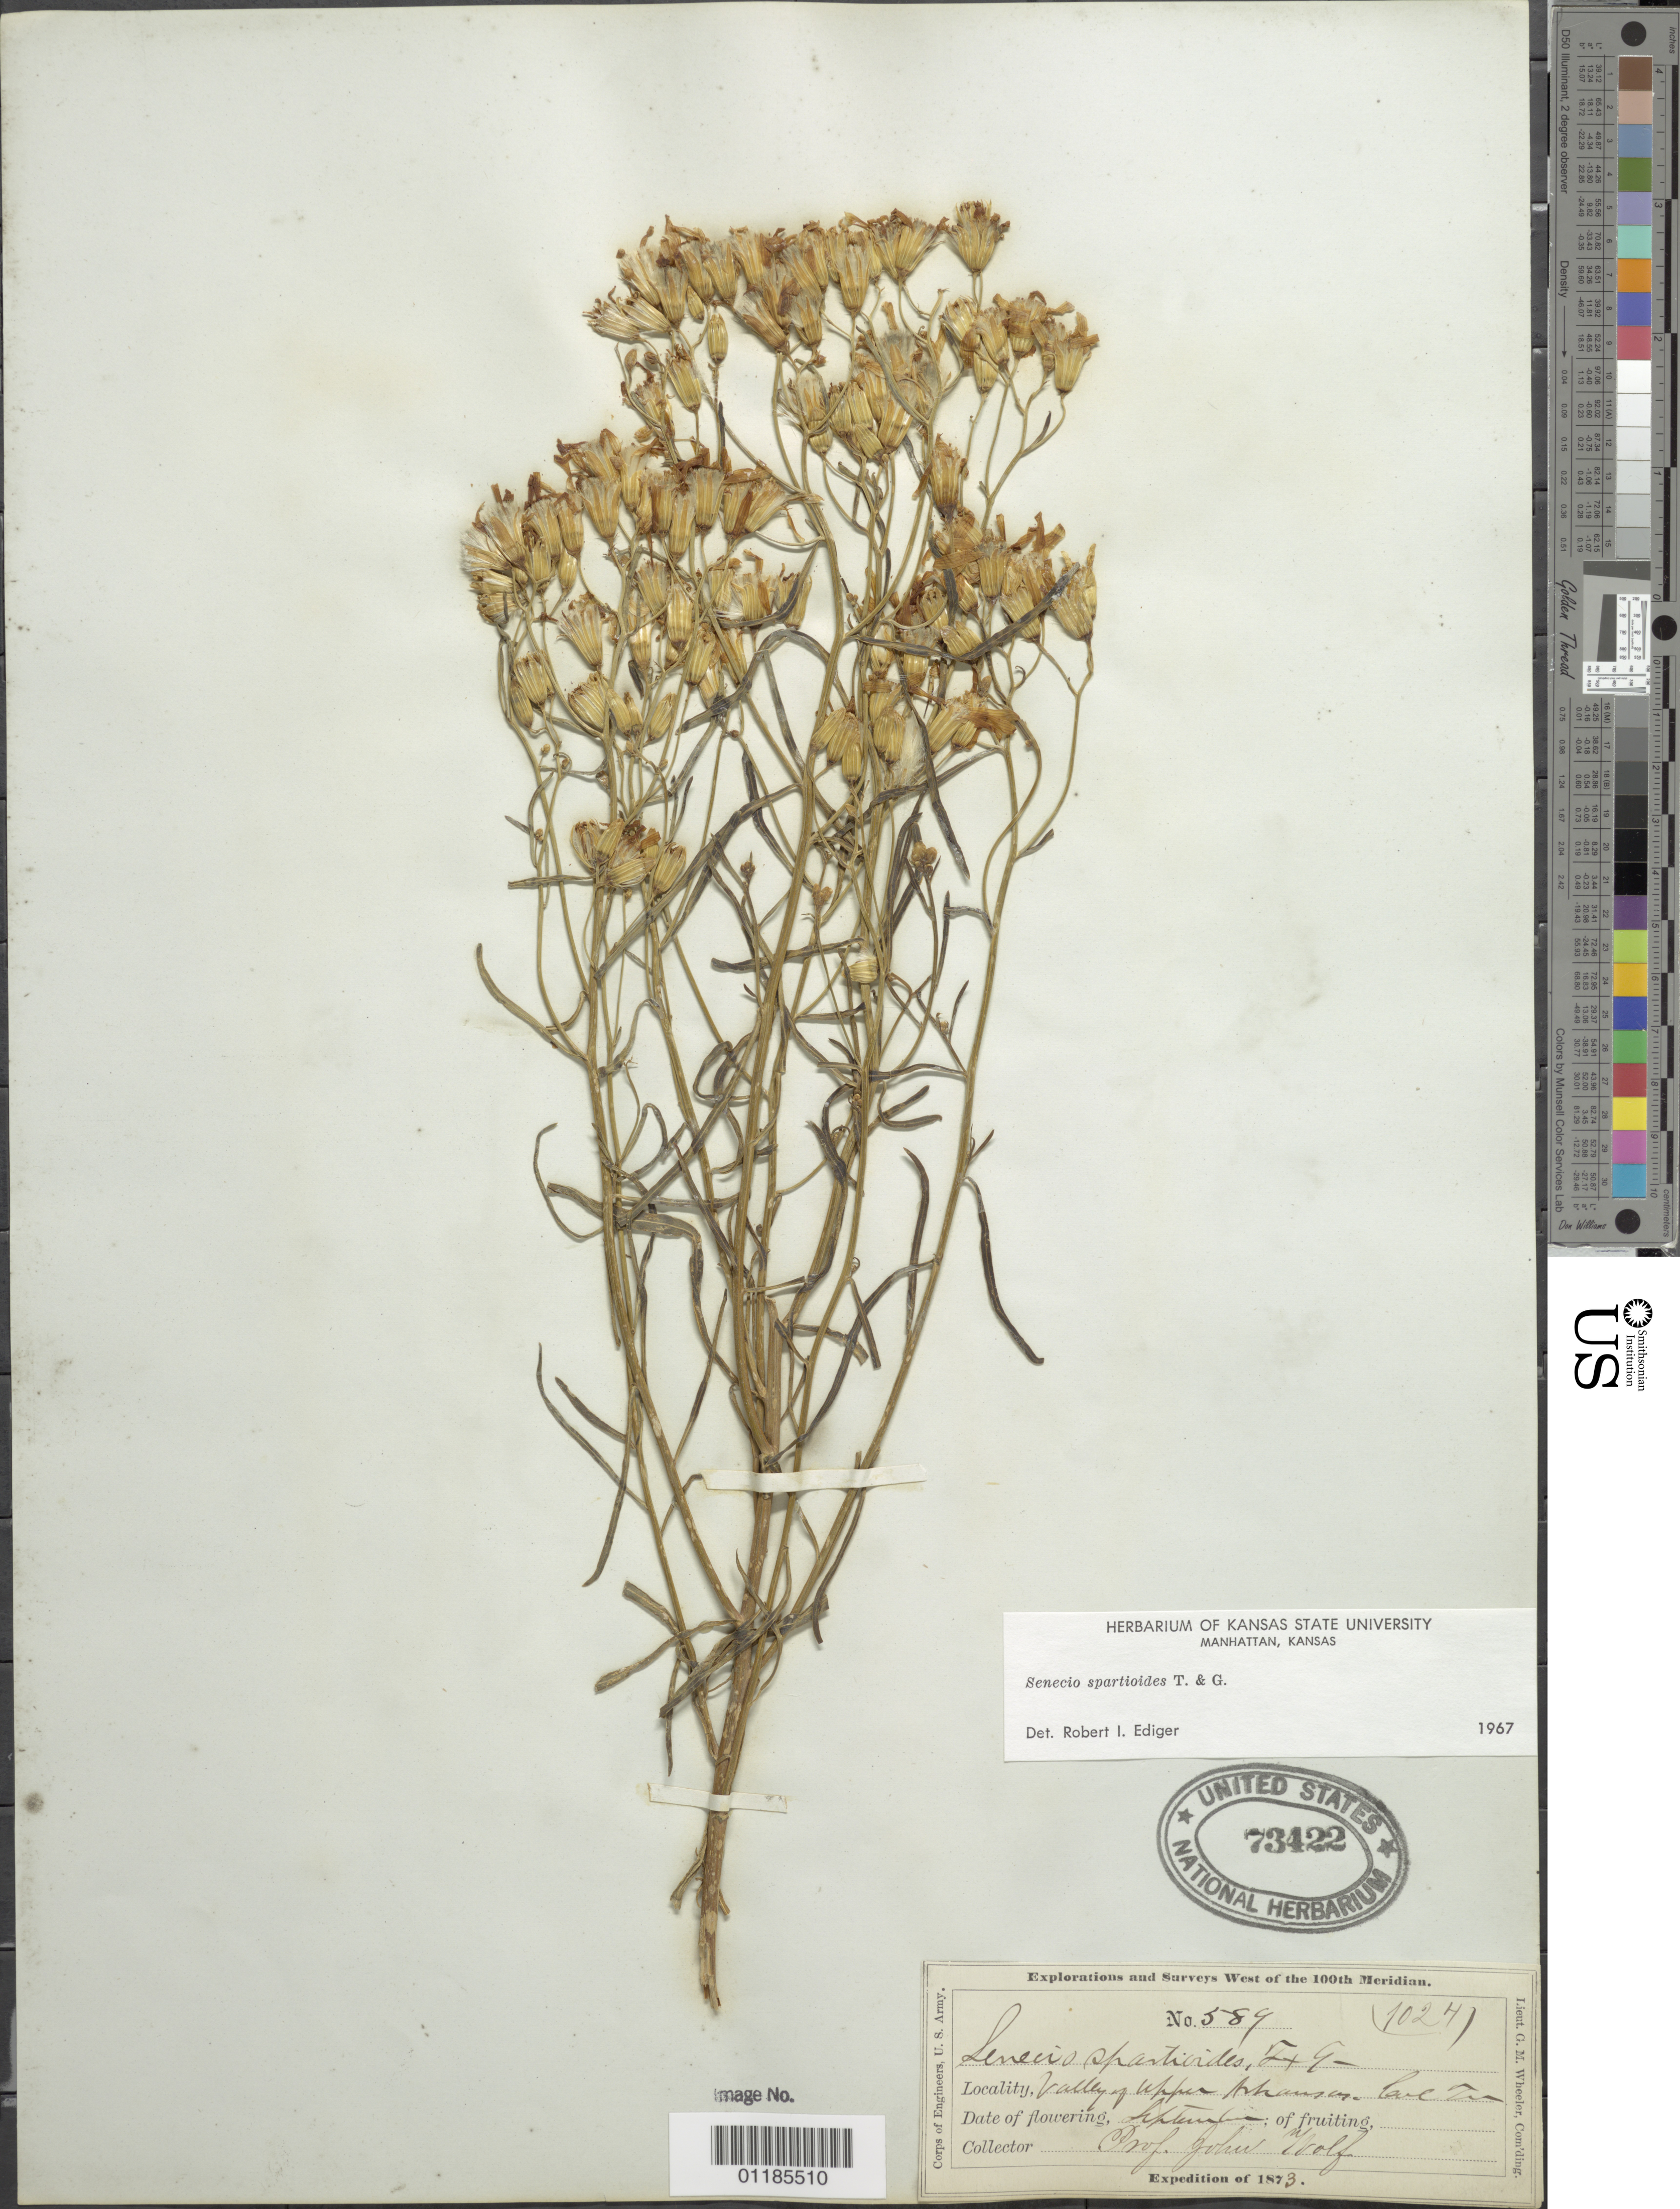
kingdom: Plantae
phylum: Tracheophyta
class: Magnoliopsida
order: Asterales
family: Asteraceae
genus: Senecio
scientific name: Senecio spartioides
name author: Torr. & A. Gray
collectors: J. Wolf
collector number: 589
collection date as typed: Sep 1873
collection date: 1873-09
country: United States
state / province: Colorado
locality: valley of Upper Arkansas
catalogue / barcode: US 73422